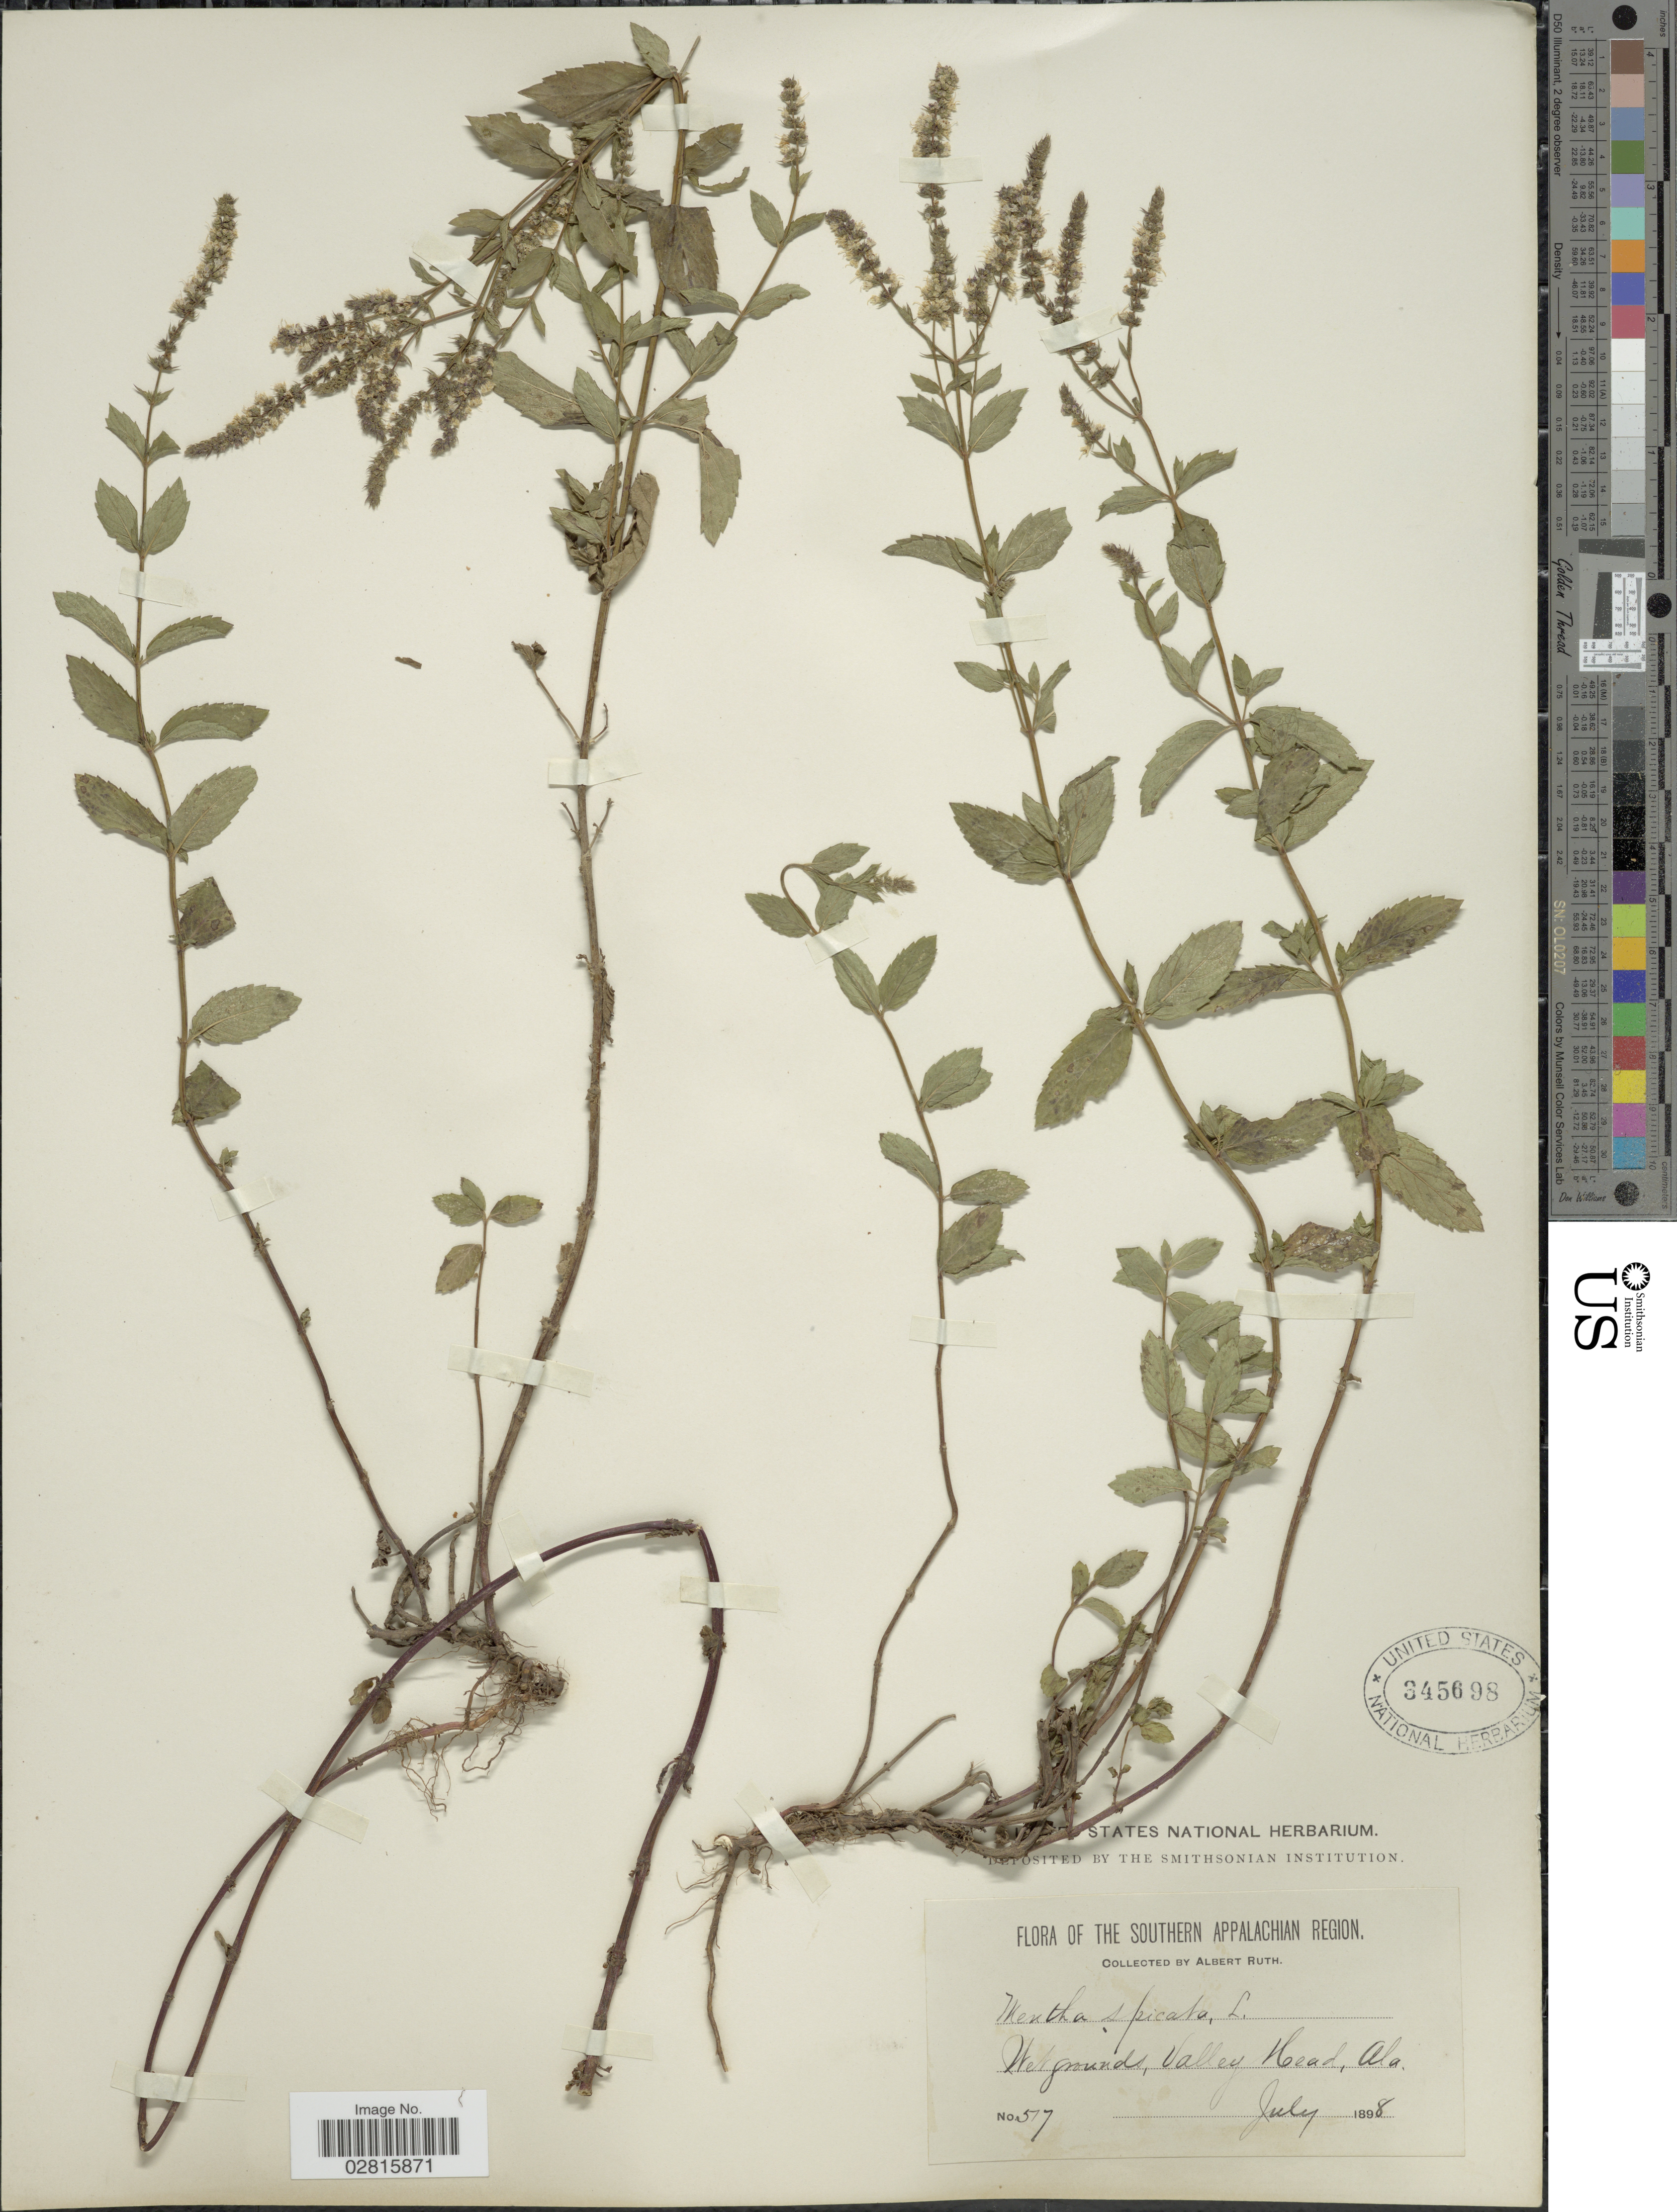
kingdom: Plantae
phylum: Tracheophyta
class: Magnoliopsida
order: Lamiales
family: Lamiaceae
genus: Mentha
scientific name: Mentha spicata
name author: L.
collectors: A. Ruth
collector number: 517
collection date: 1898-07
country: United States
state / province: Alabama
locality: Southern Appalachian Region. Wet grounds, Valley Head, Ala.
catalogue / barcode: US 345698